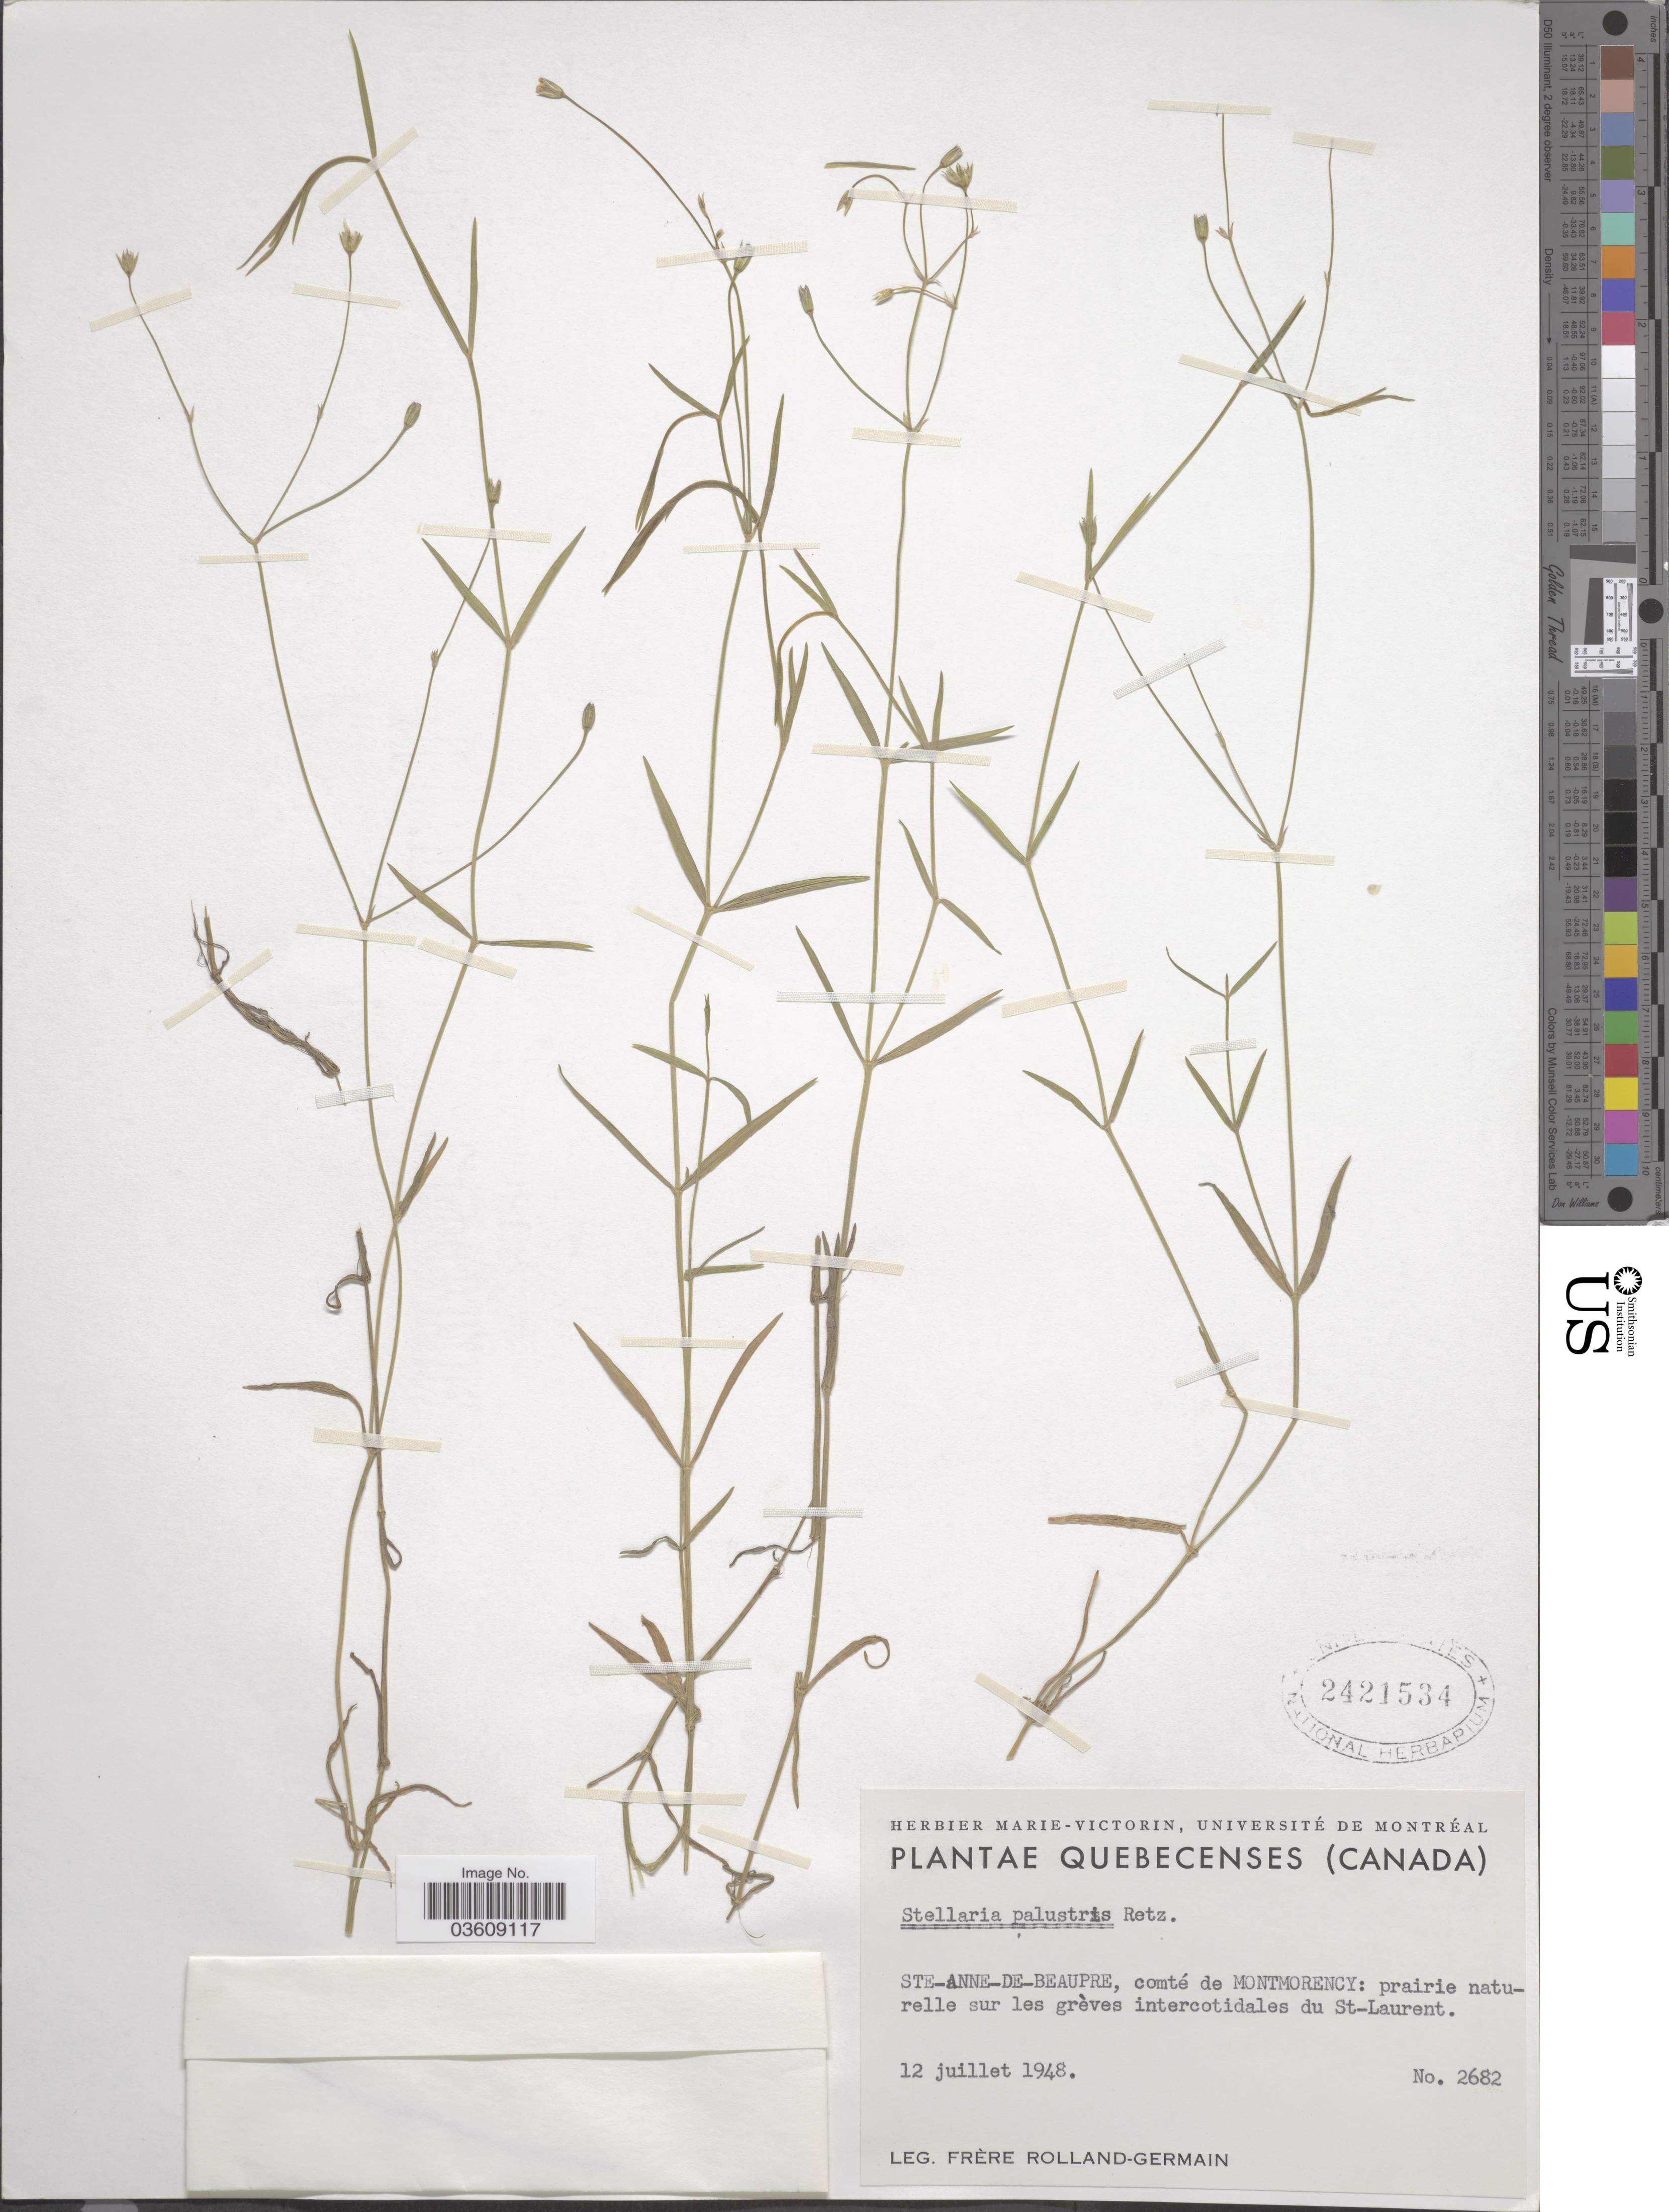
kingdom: Plantae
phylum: Tracheophyta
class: Magnoliopsida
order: Caryophyllales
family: Caryophyllaceae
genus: Stellaria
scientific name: Stellaria palustris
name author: Ehrh. ex Retz.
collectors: Rolland-Germain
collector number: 2682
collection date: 1948-07-12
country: Canada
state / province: Quebec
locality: St-Anne-De-Beaupre, comté de Montmorency: prairie naturelle sur les grèves intercotidales du St-Laurent.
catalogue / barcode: US 2421534